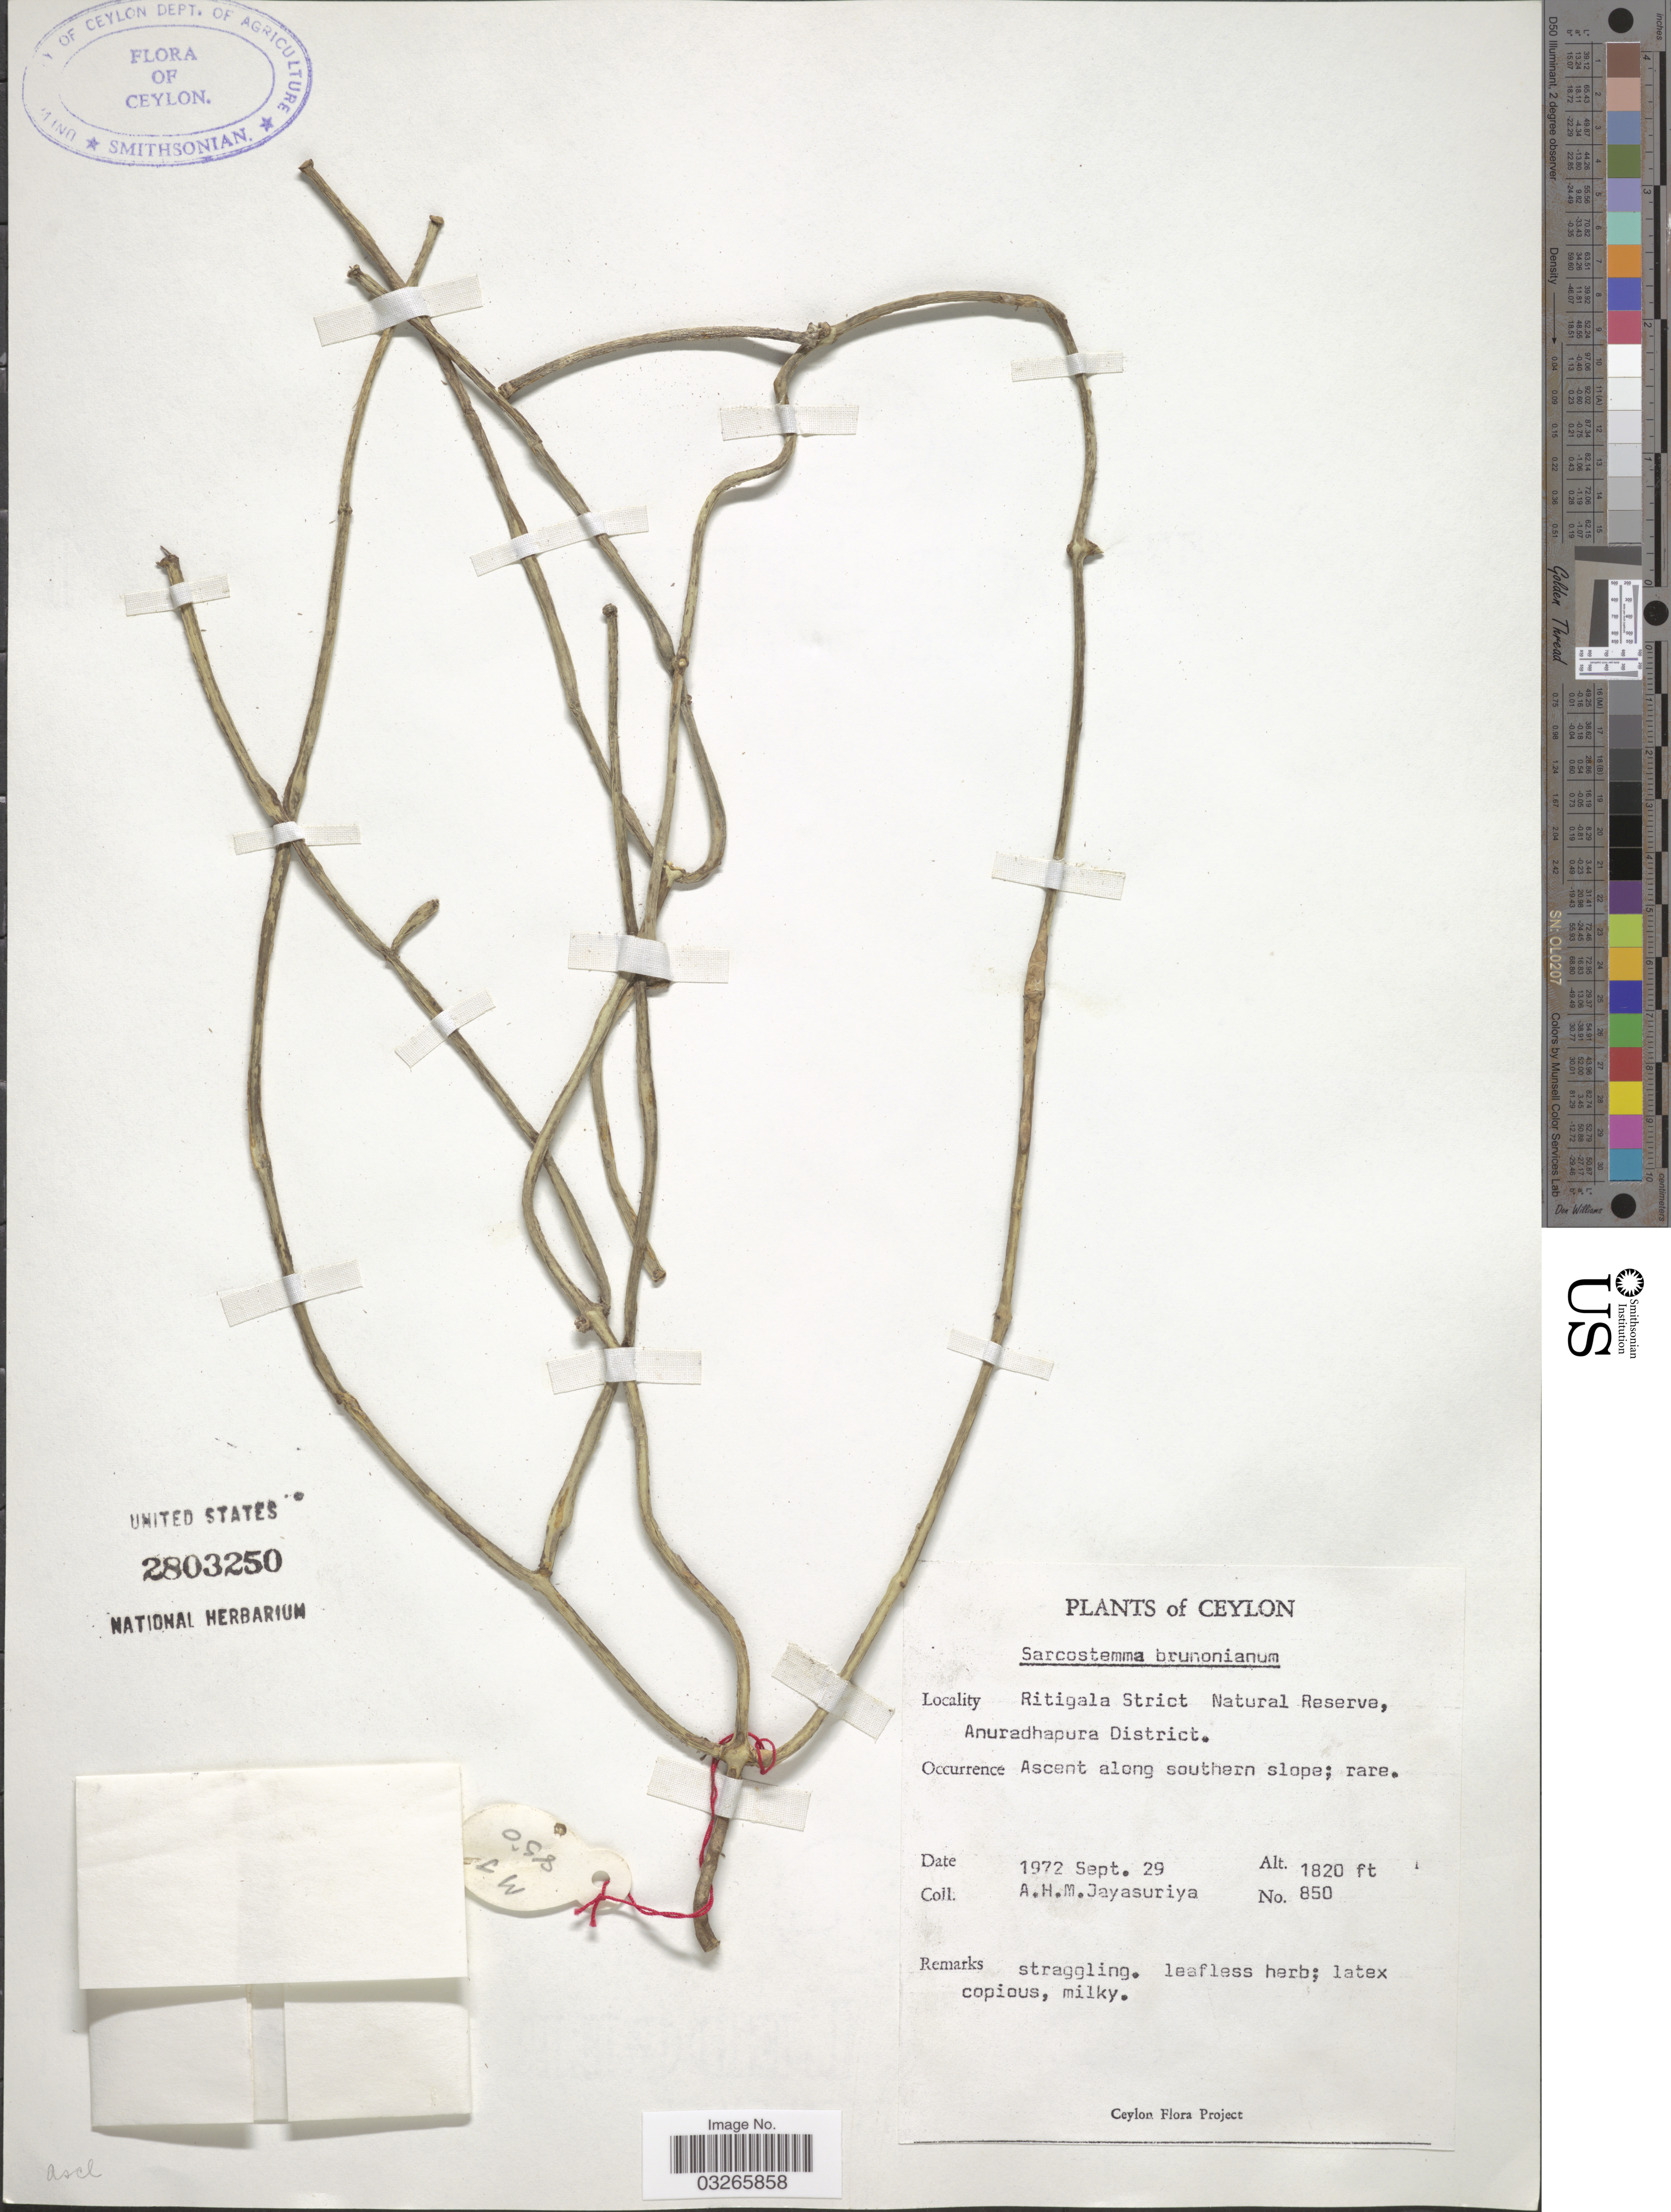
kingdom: Plantae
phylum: Tracheophyta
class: Magnoliopsida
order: Gentianales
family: Apocynaceae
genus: Sarcostemma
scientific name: Sarcostemma brunonianum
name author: Wight & Arn.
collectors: A. H. Jayasuriya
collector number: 850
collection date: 1972-09-29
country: Sri Lanka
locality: Ceylon. Ritigala Strict Natural Reserve, Anuradhapura District.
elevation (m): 555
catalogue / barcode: US 2803250